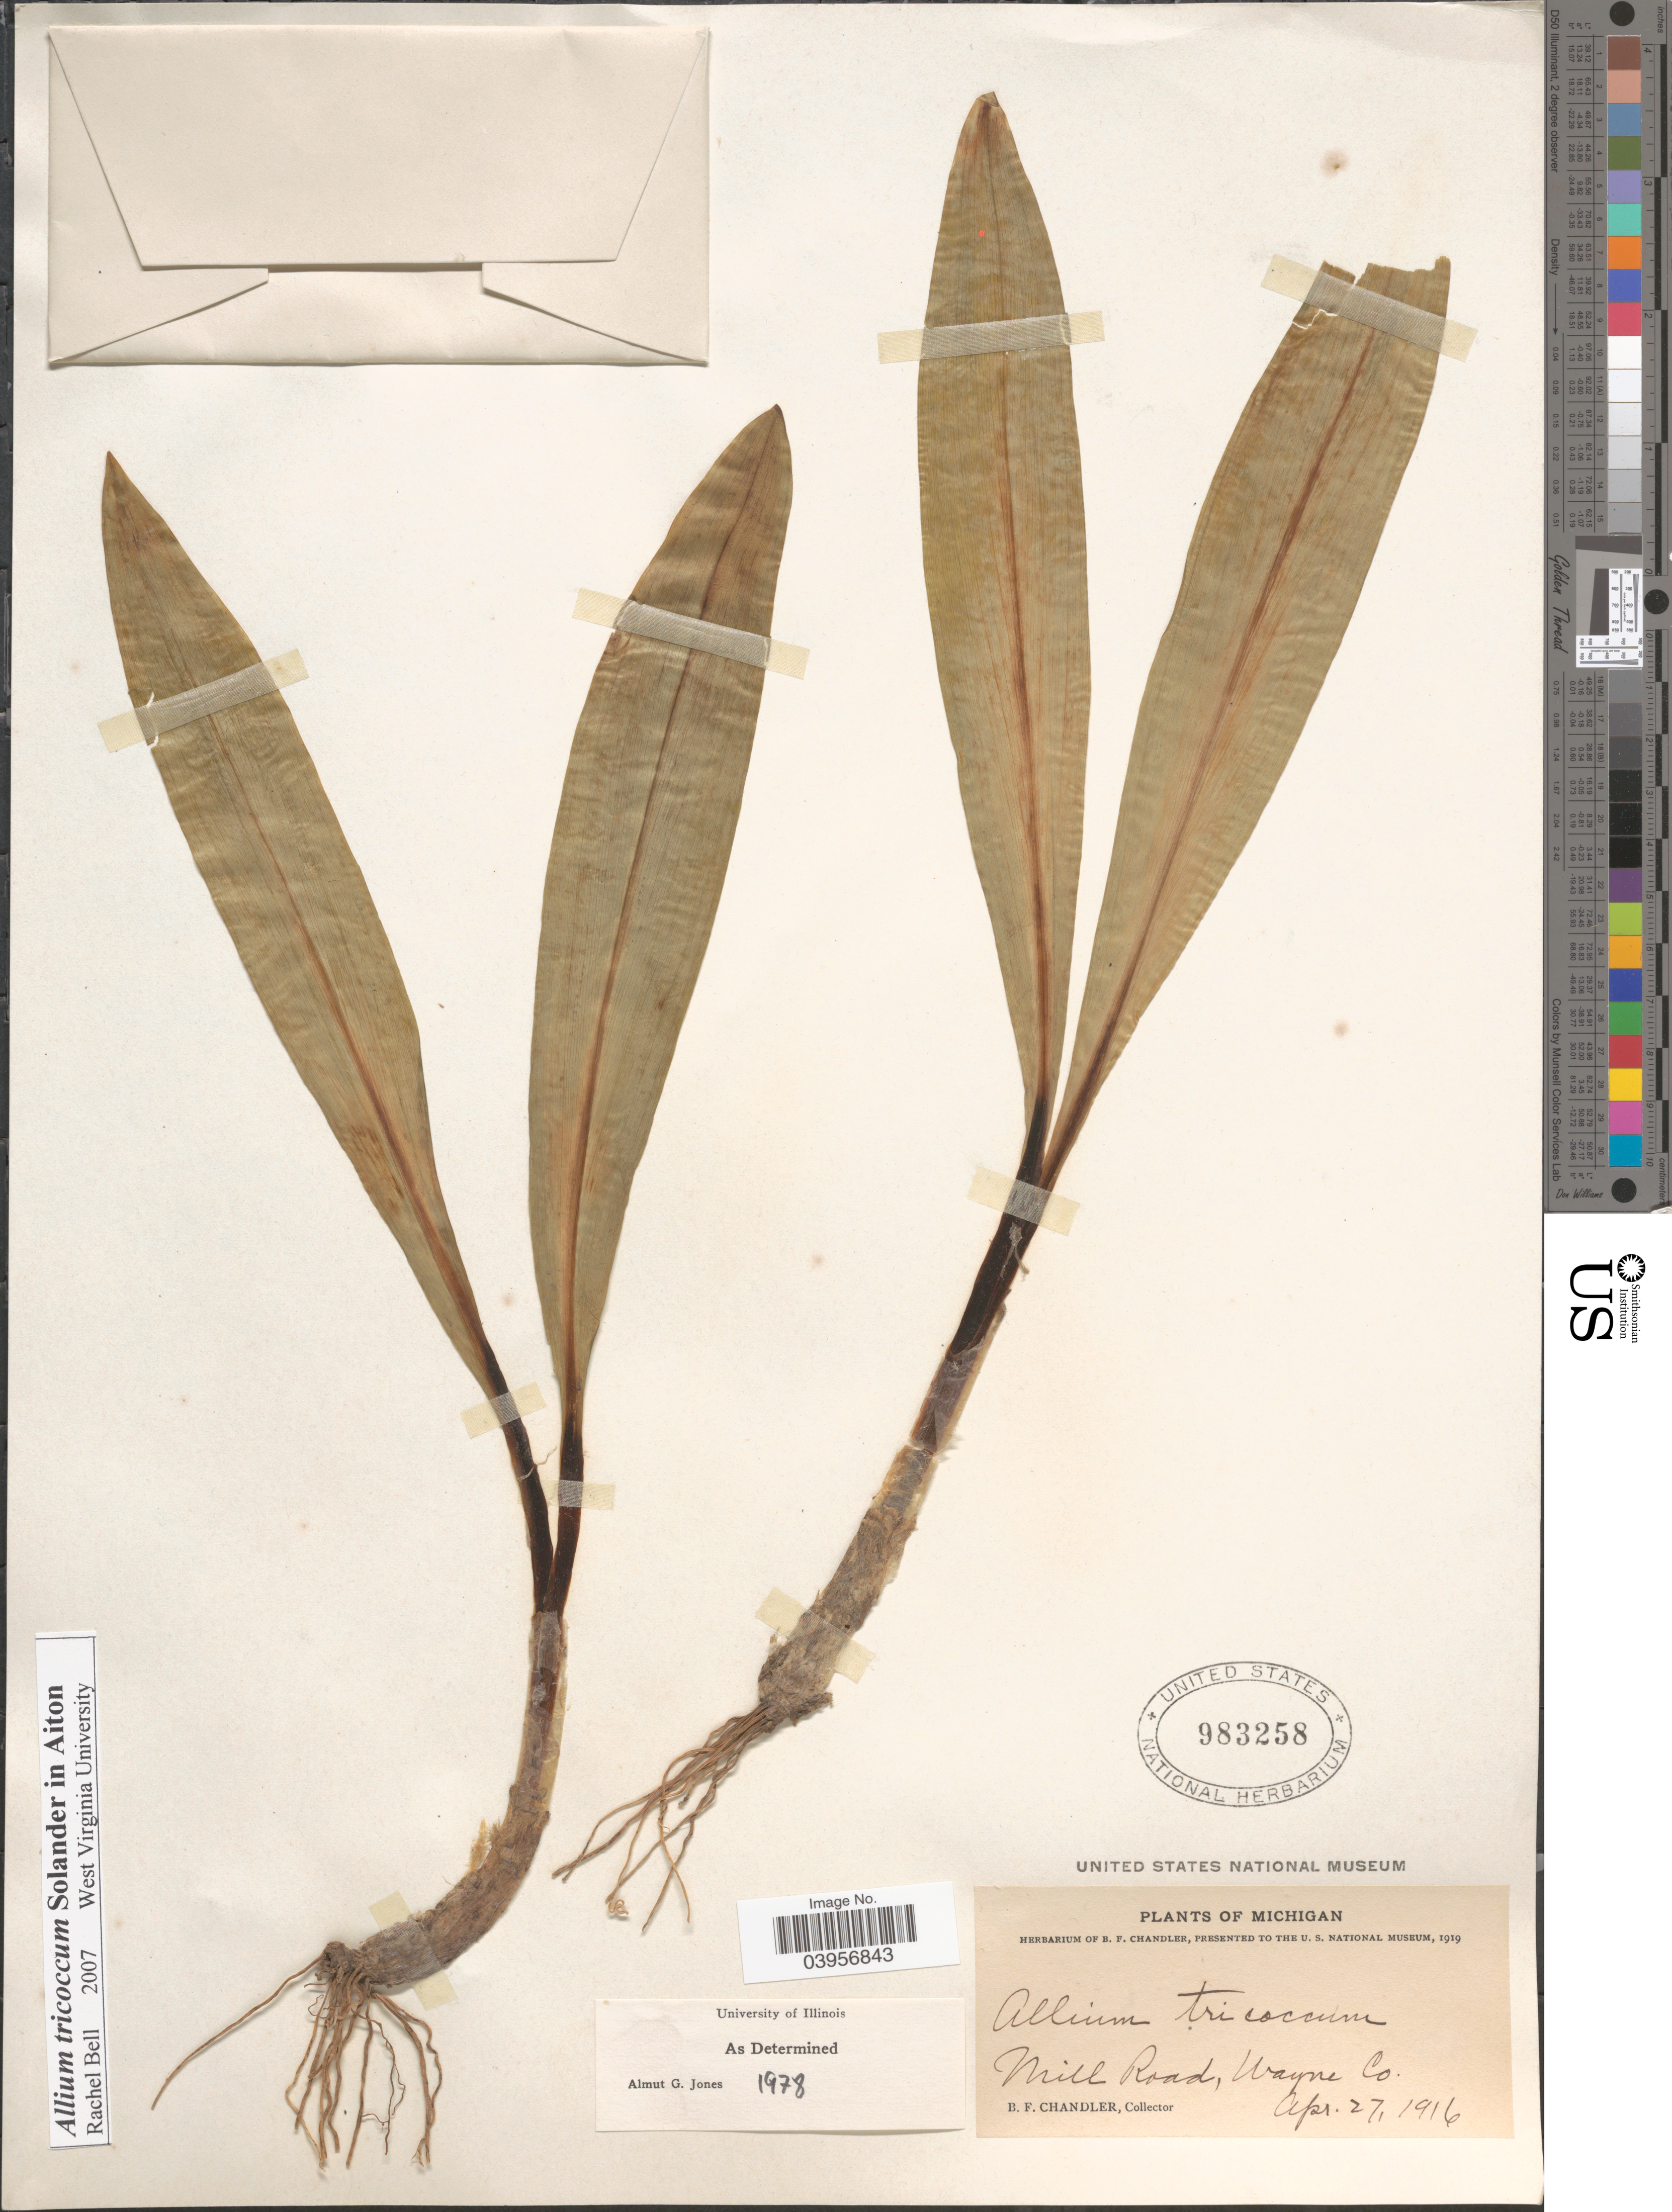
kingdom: Plantae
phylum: Tracheophyta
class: Liliopsida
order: Asparagales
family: Amaryllidaceae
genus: Allium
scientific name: Allium tricoccum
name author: Aiton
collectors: B. F. Chandler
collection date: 1916-04-27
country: United States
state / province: Michigan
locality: Mill Road, Wayne Co.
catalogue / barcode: US 983258